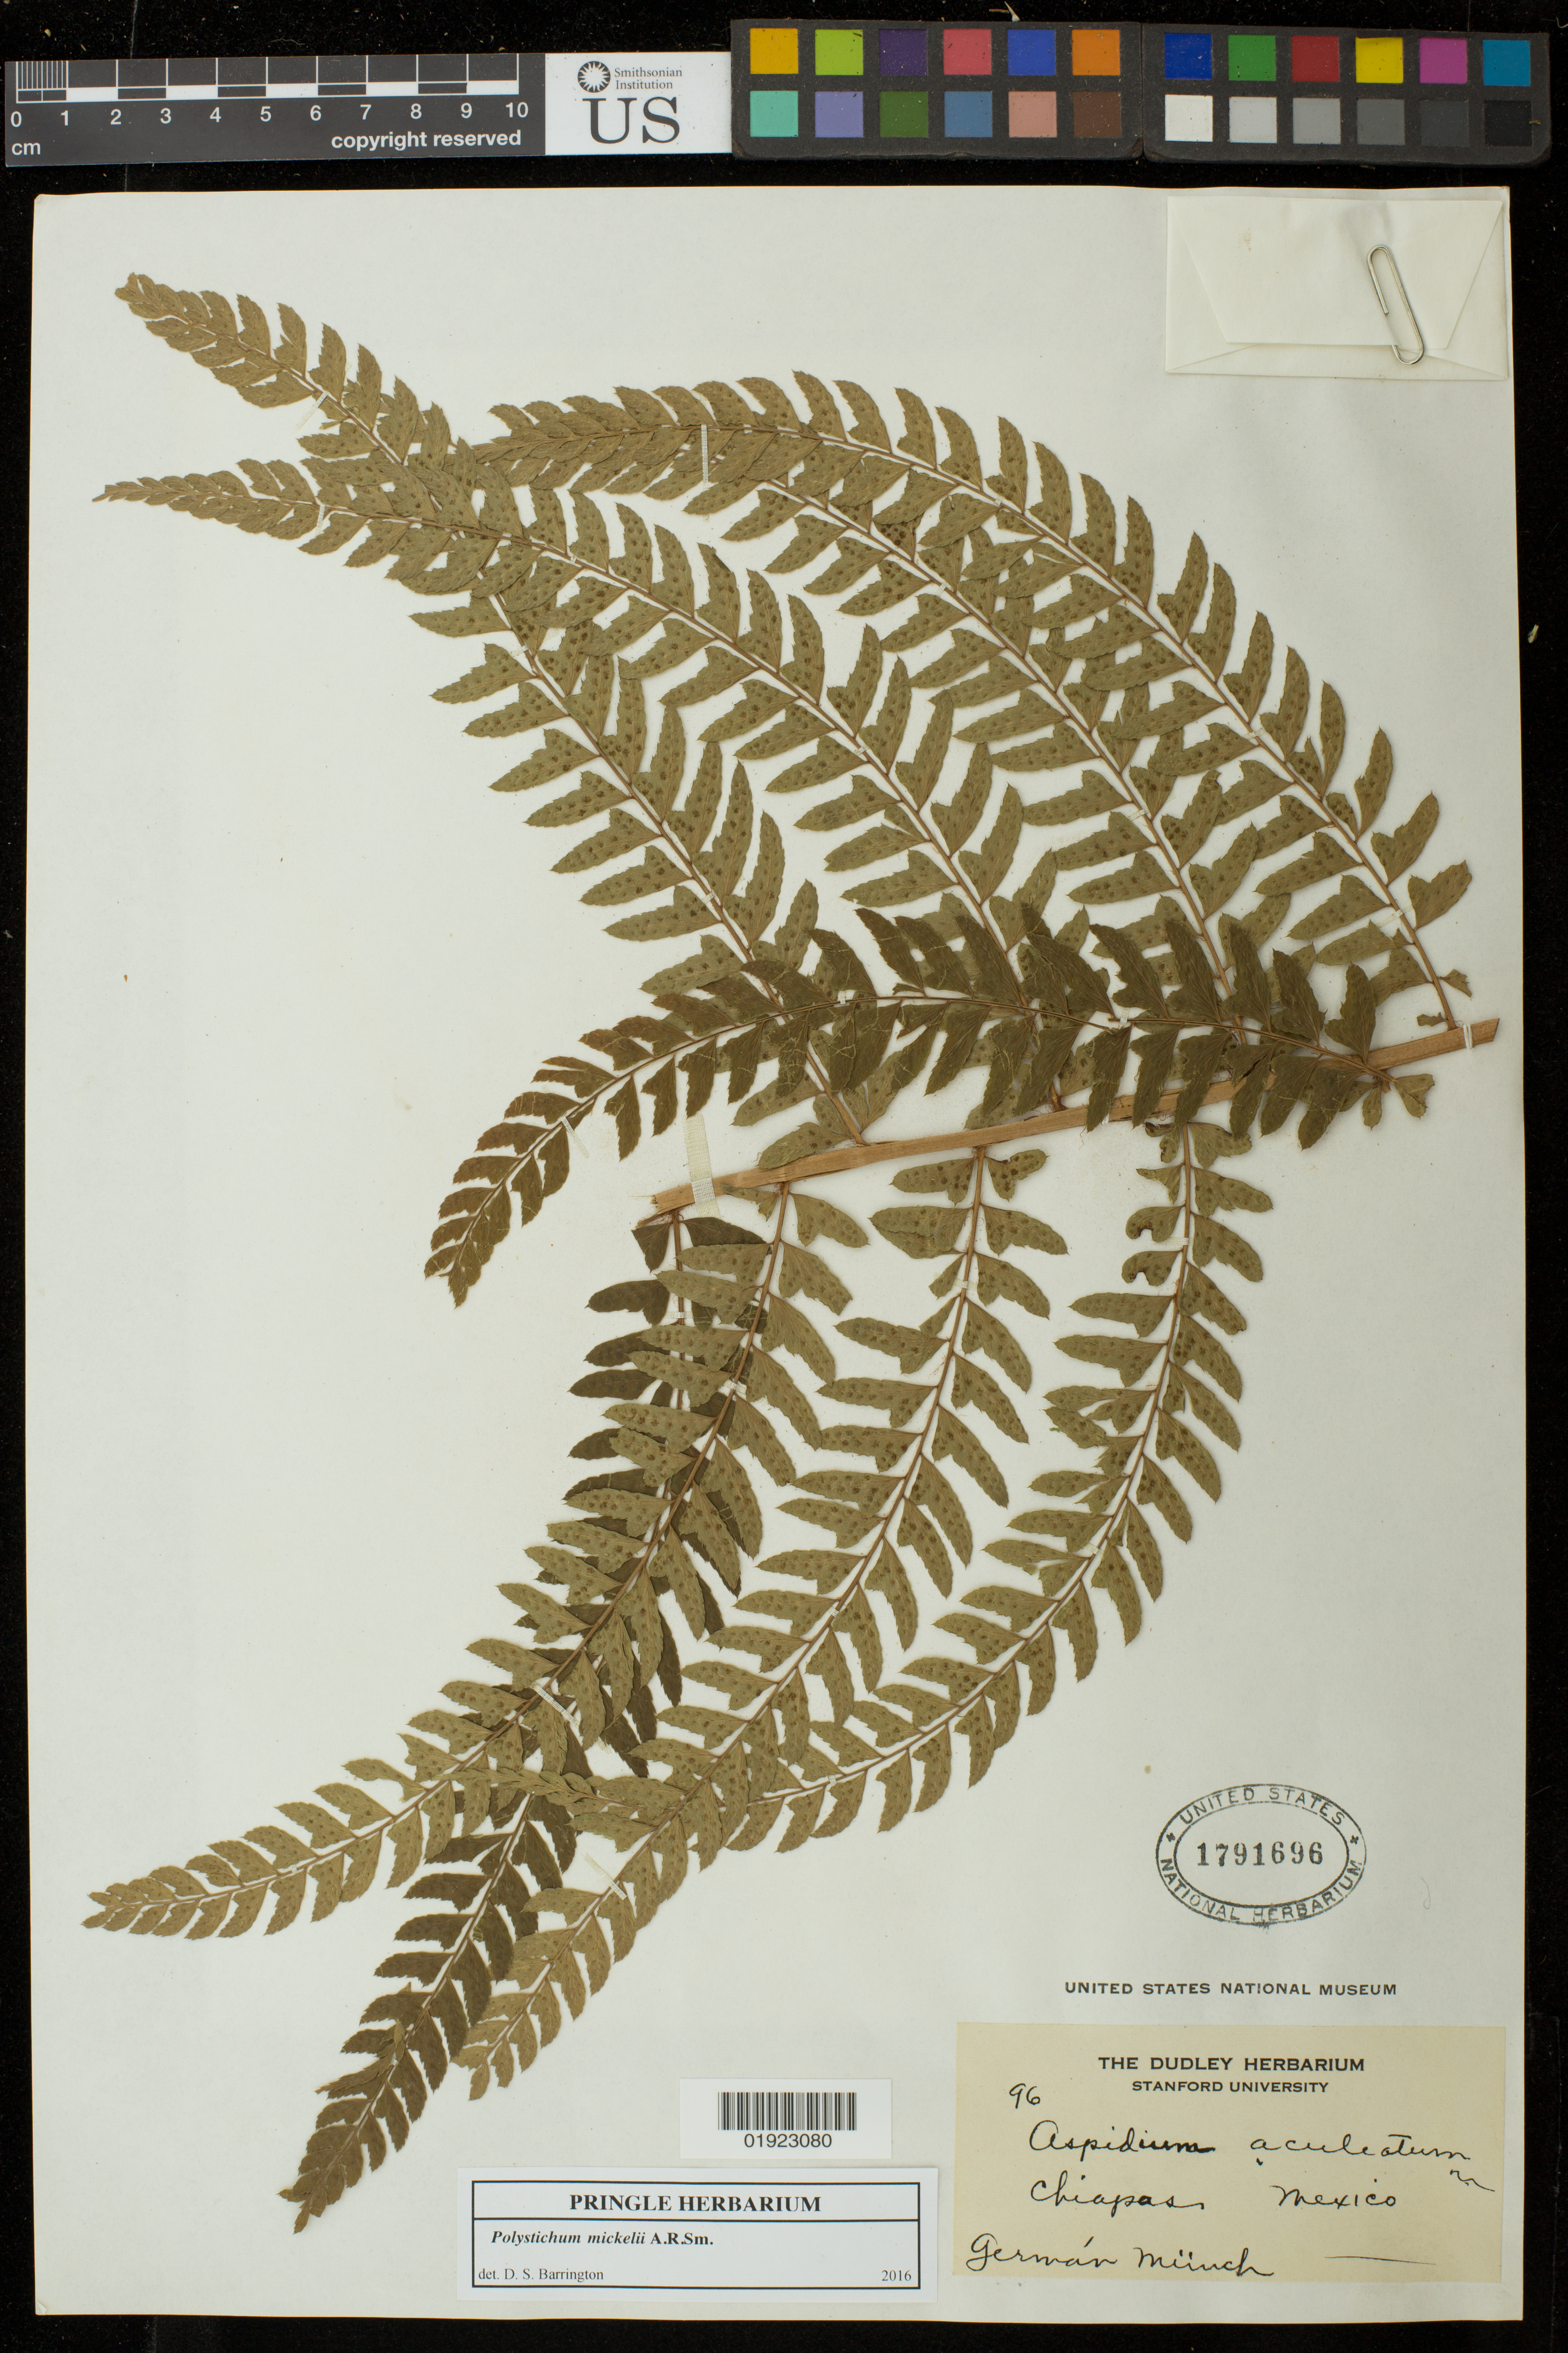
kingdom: Plantae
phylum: Tracheophyta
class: Polypodiopsida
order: Polypodiales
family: Dryopteridaceae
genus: Polystichum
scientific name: Polystichum mickelii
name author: A.R. Sm.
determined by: Barrington, D. S., Curator (VT), University of Vermont (UNITED STATES)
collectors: G. Munch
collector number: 96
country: Mexico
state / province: Chiapas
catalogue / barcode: US 1791696